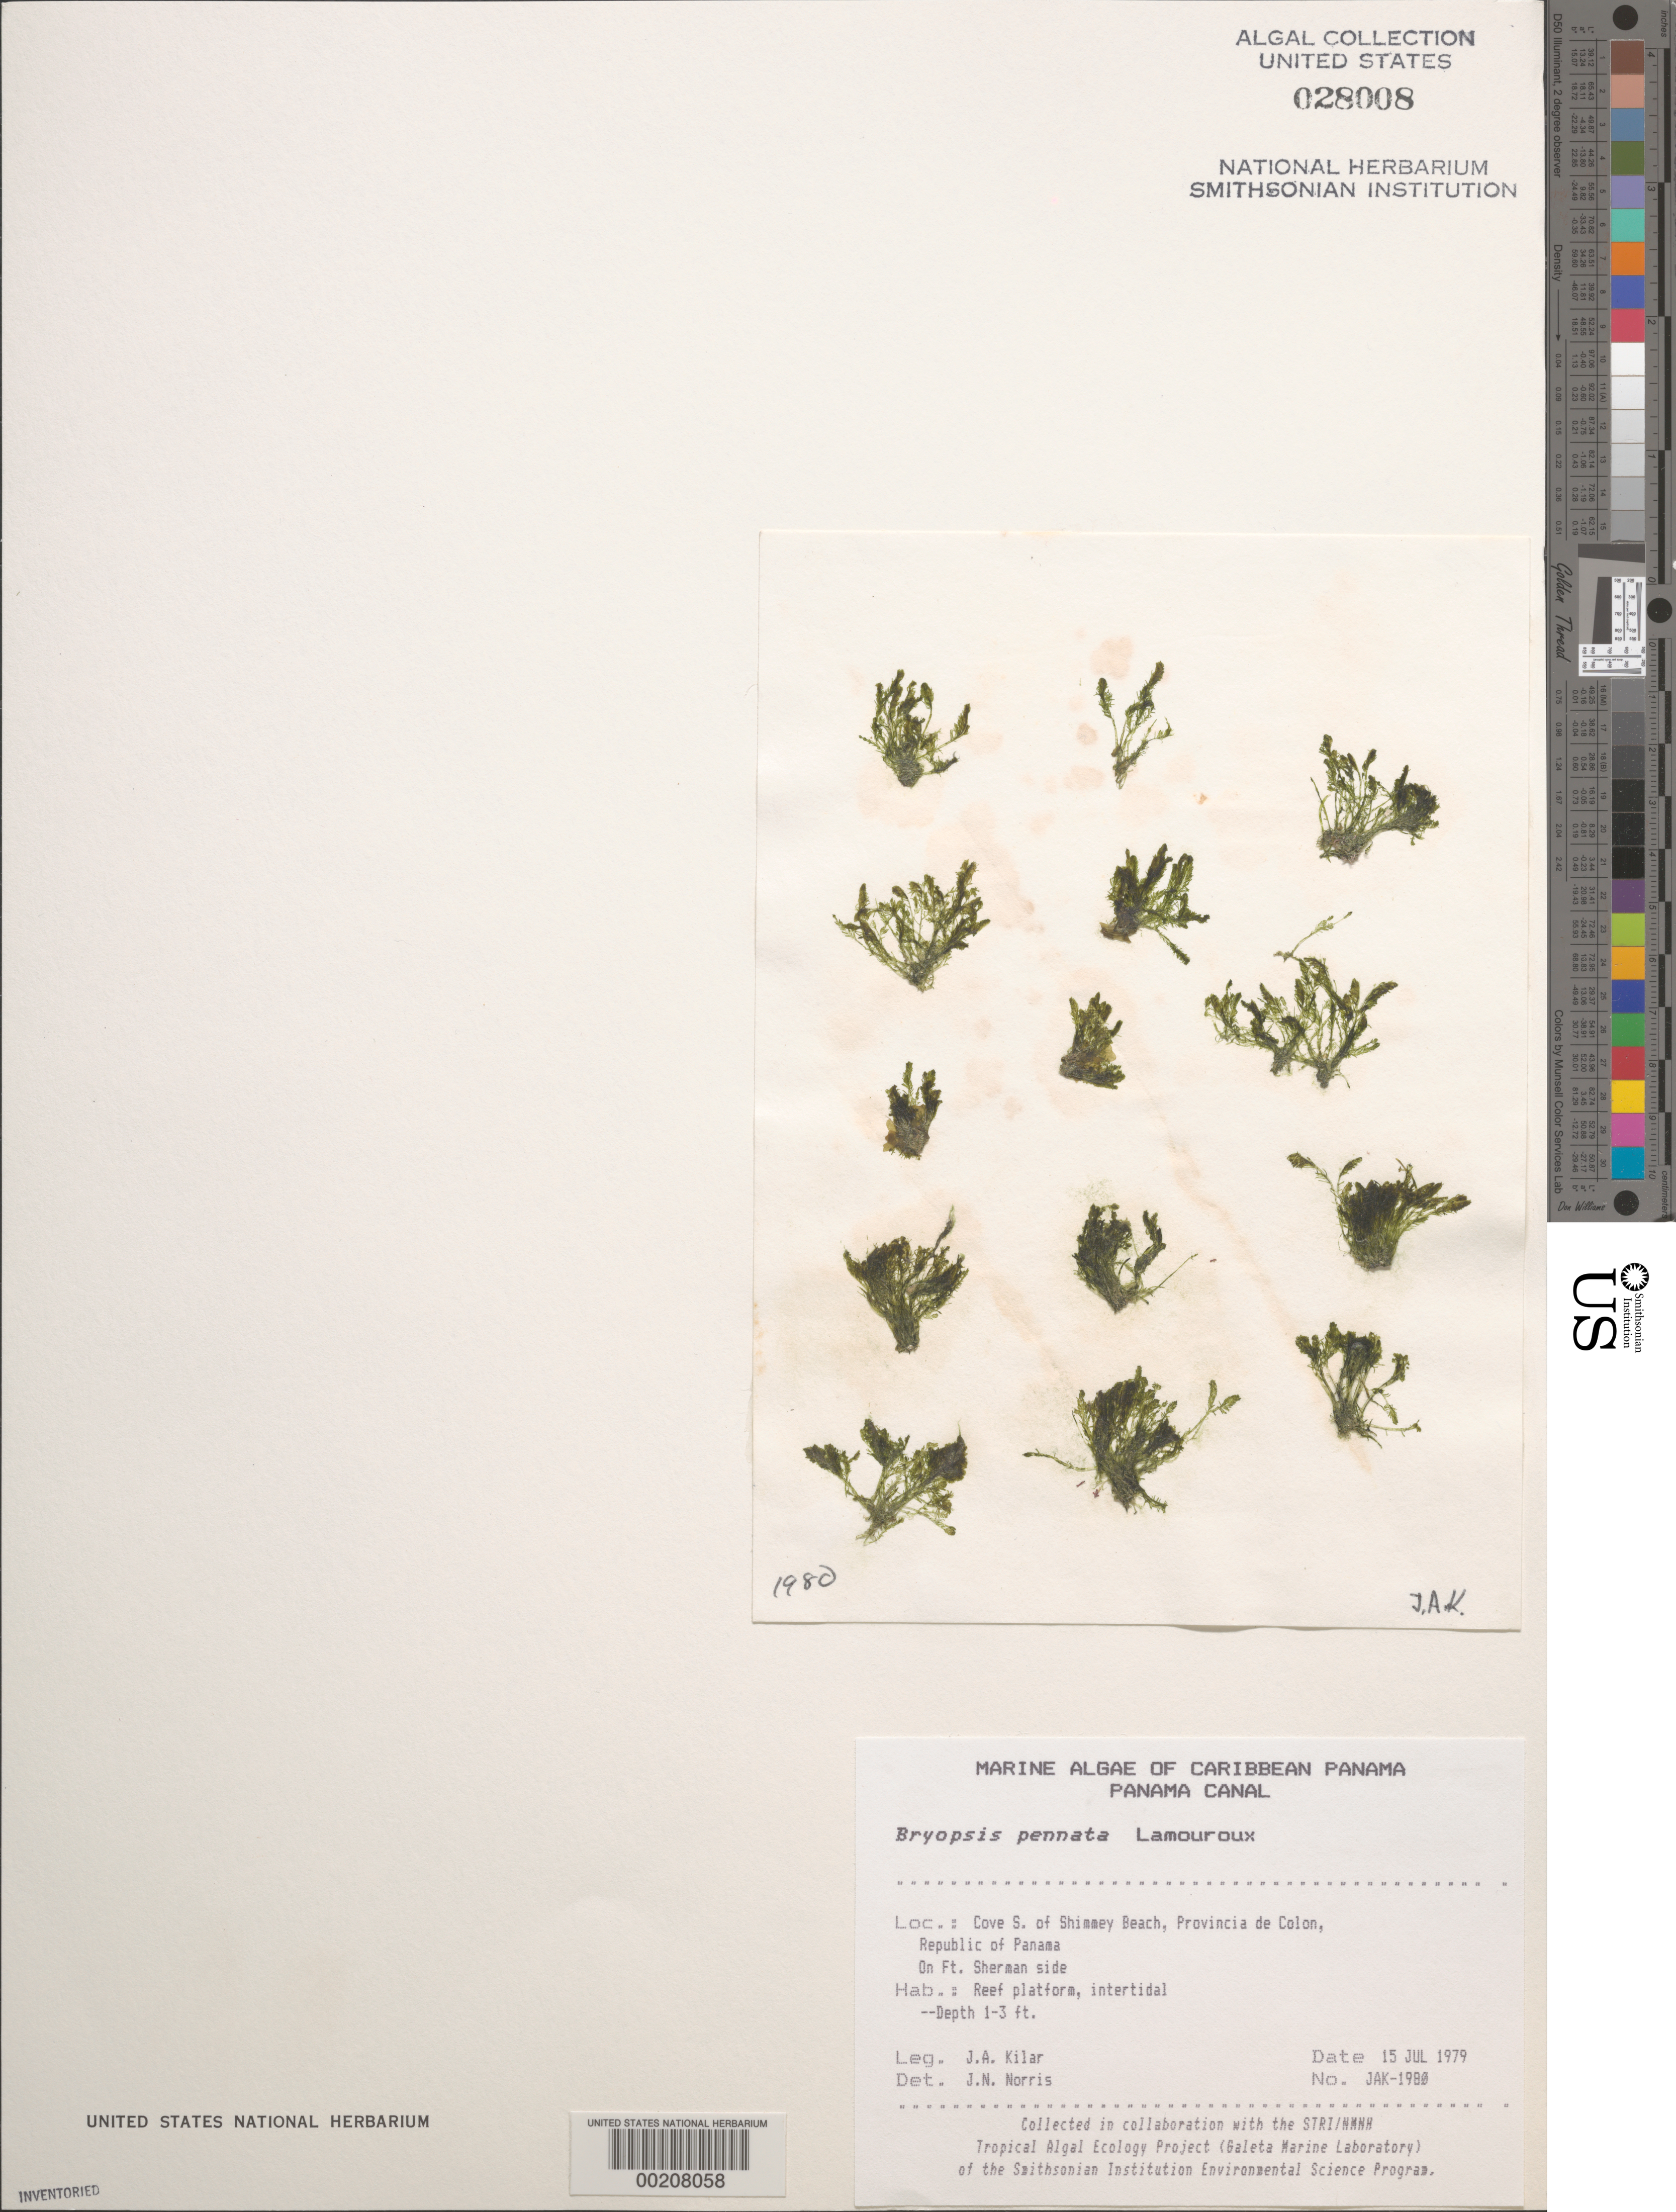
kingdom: Plantae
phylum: Chlorophyta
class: Ulvophyceae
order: Bryopsidales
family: Bryopsidaceae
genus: Bryopsis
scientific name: Bryopsis pennata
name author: J.V.Lamouroux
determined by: Norris, James N.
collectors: J. A. Kilar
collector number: JAK-1980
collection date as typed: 15 Jul 1979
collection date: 1979-07-15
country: Panama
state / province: Colón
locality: Fort Sherman side of cove, south of Shimmey Beach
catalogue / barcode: US 28008